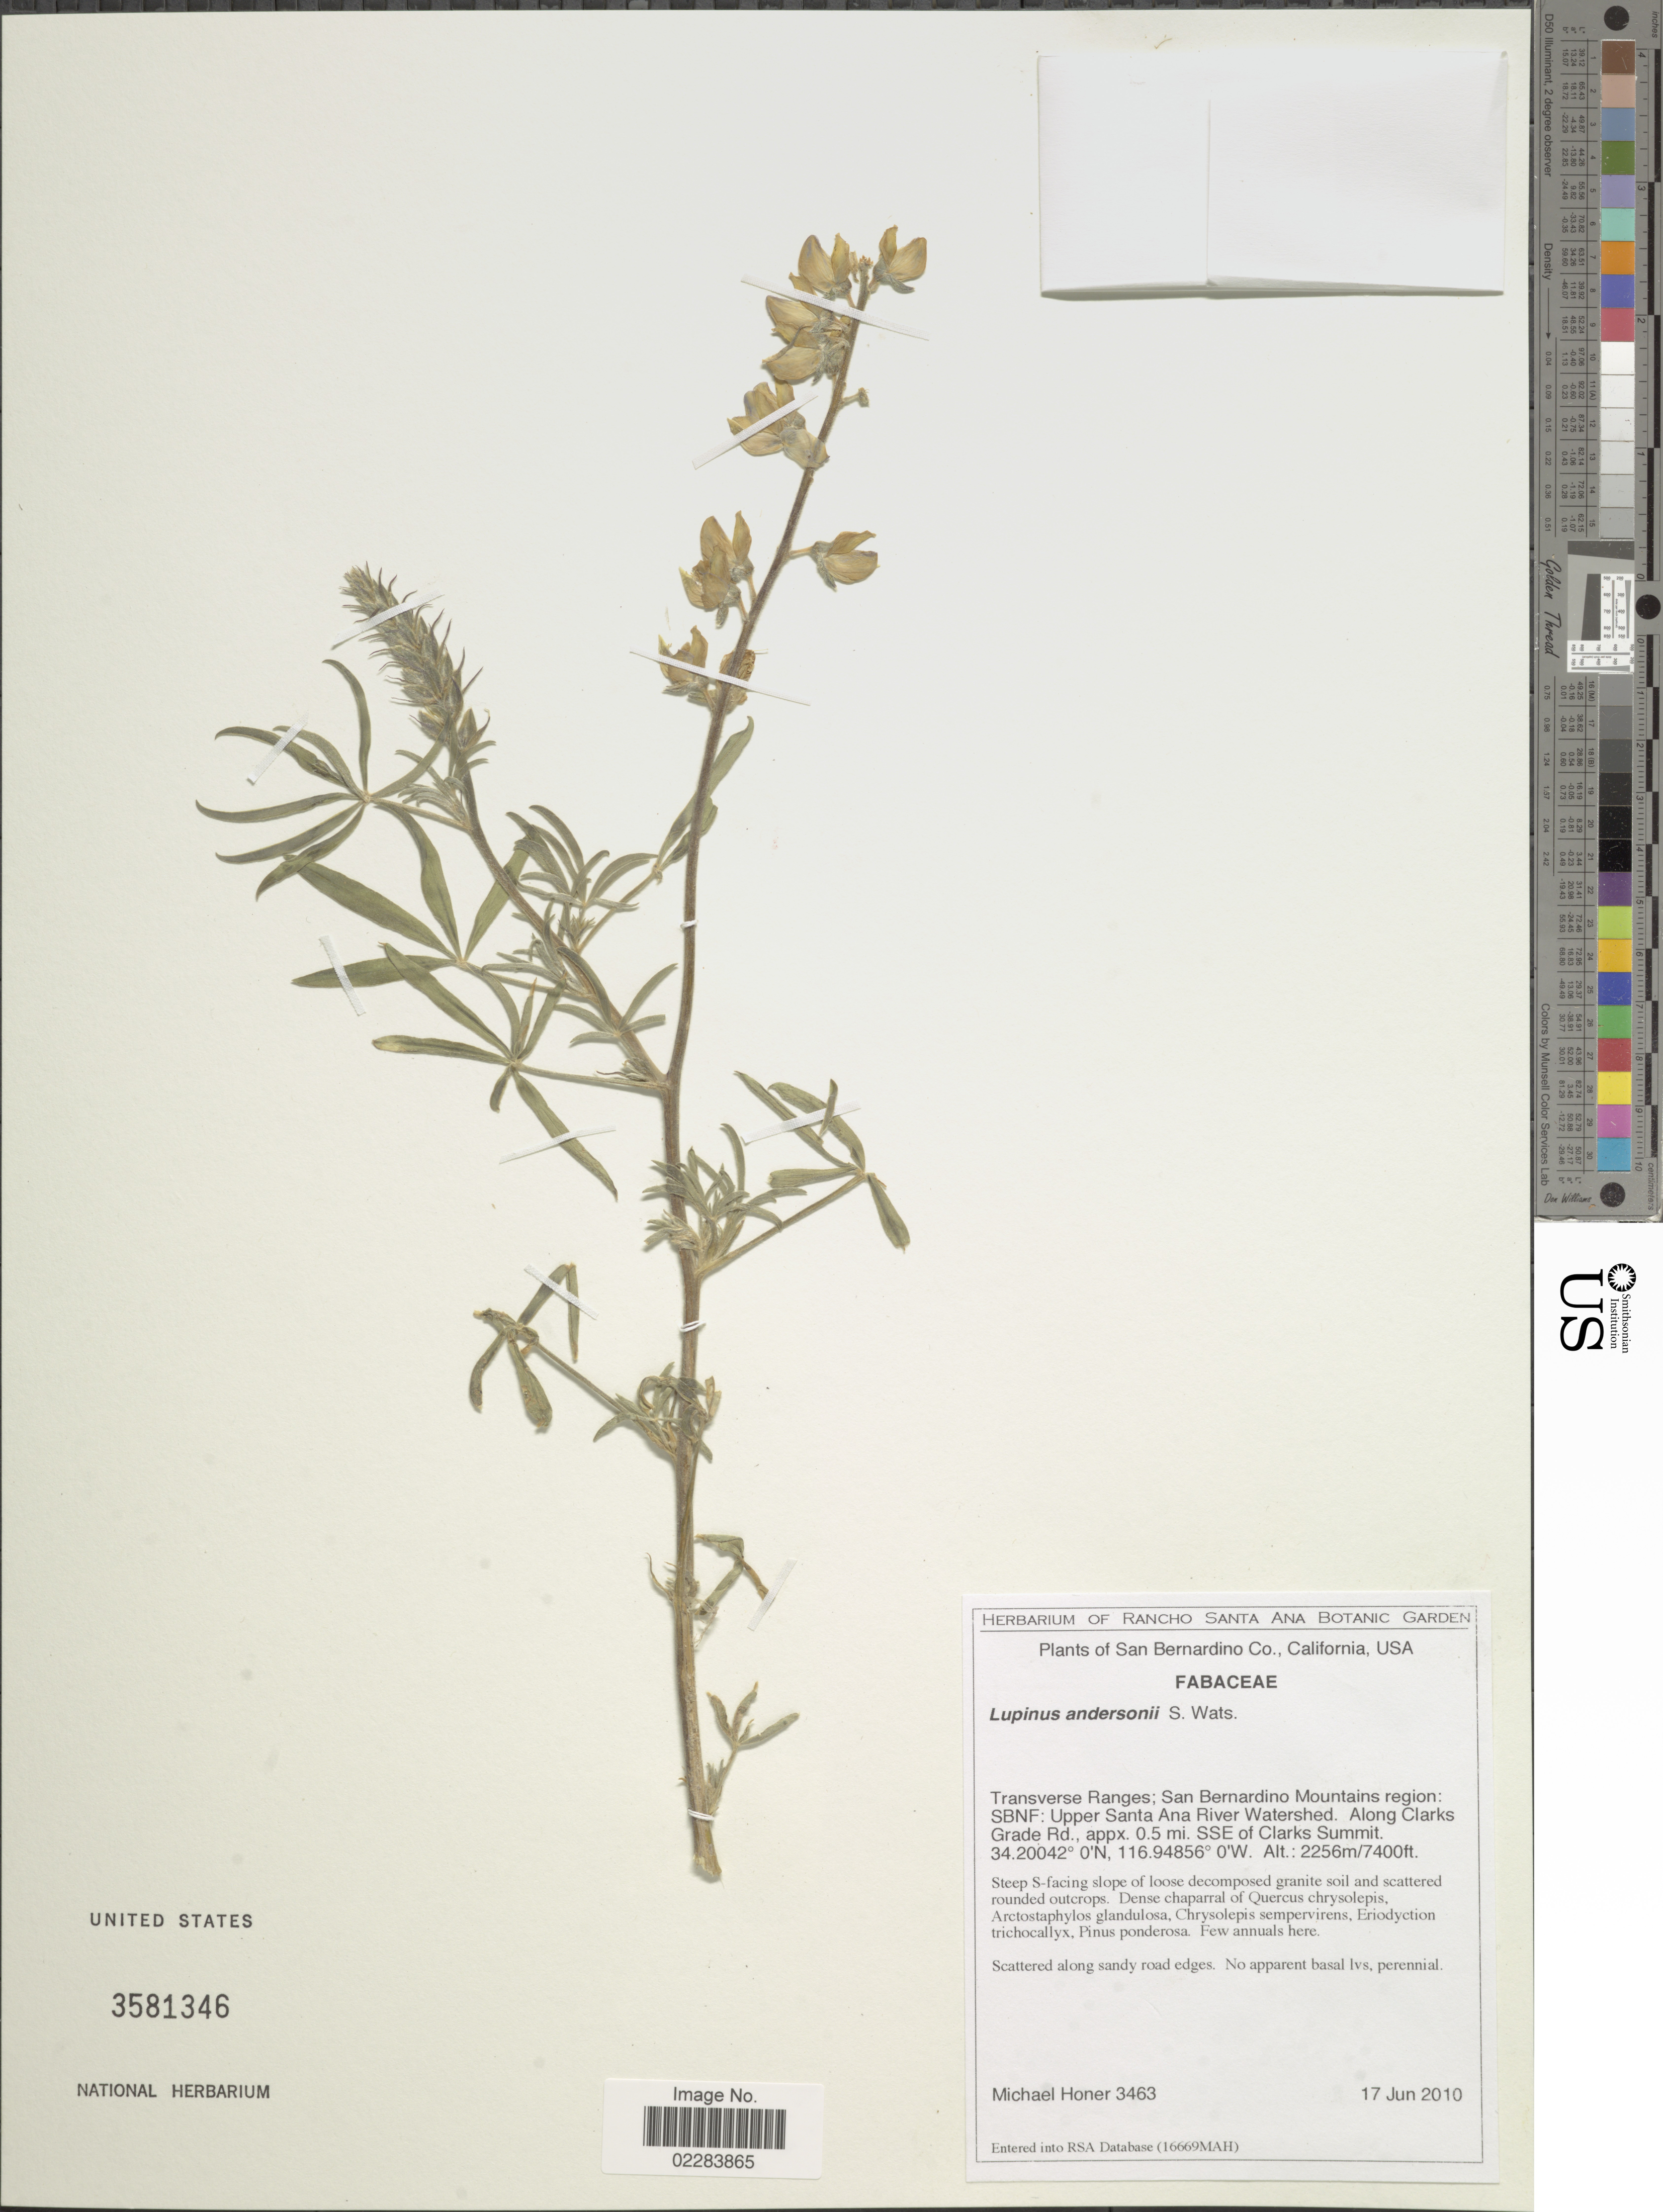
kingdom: Plantae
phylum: Tracheophyta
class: Magnoliopsida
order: Fabales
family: Fabaceae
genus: Lupinus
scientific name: Lupinus andersonii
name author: S. Watson in C. King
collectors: M. Höner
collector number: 3463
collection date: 2010-06-17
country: United States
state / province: California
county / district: San Bernardino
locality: San Bernardino Co. USA. Transverse Ranges; San Bernardino Mountains region; SBNF: Upper Santa Ana River Watershed. Along Clarks Grade Rd., Appx. 0.5 mi SSE of Clarks Summit.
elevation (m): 2256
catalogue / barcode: US 3581346